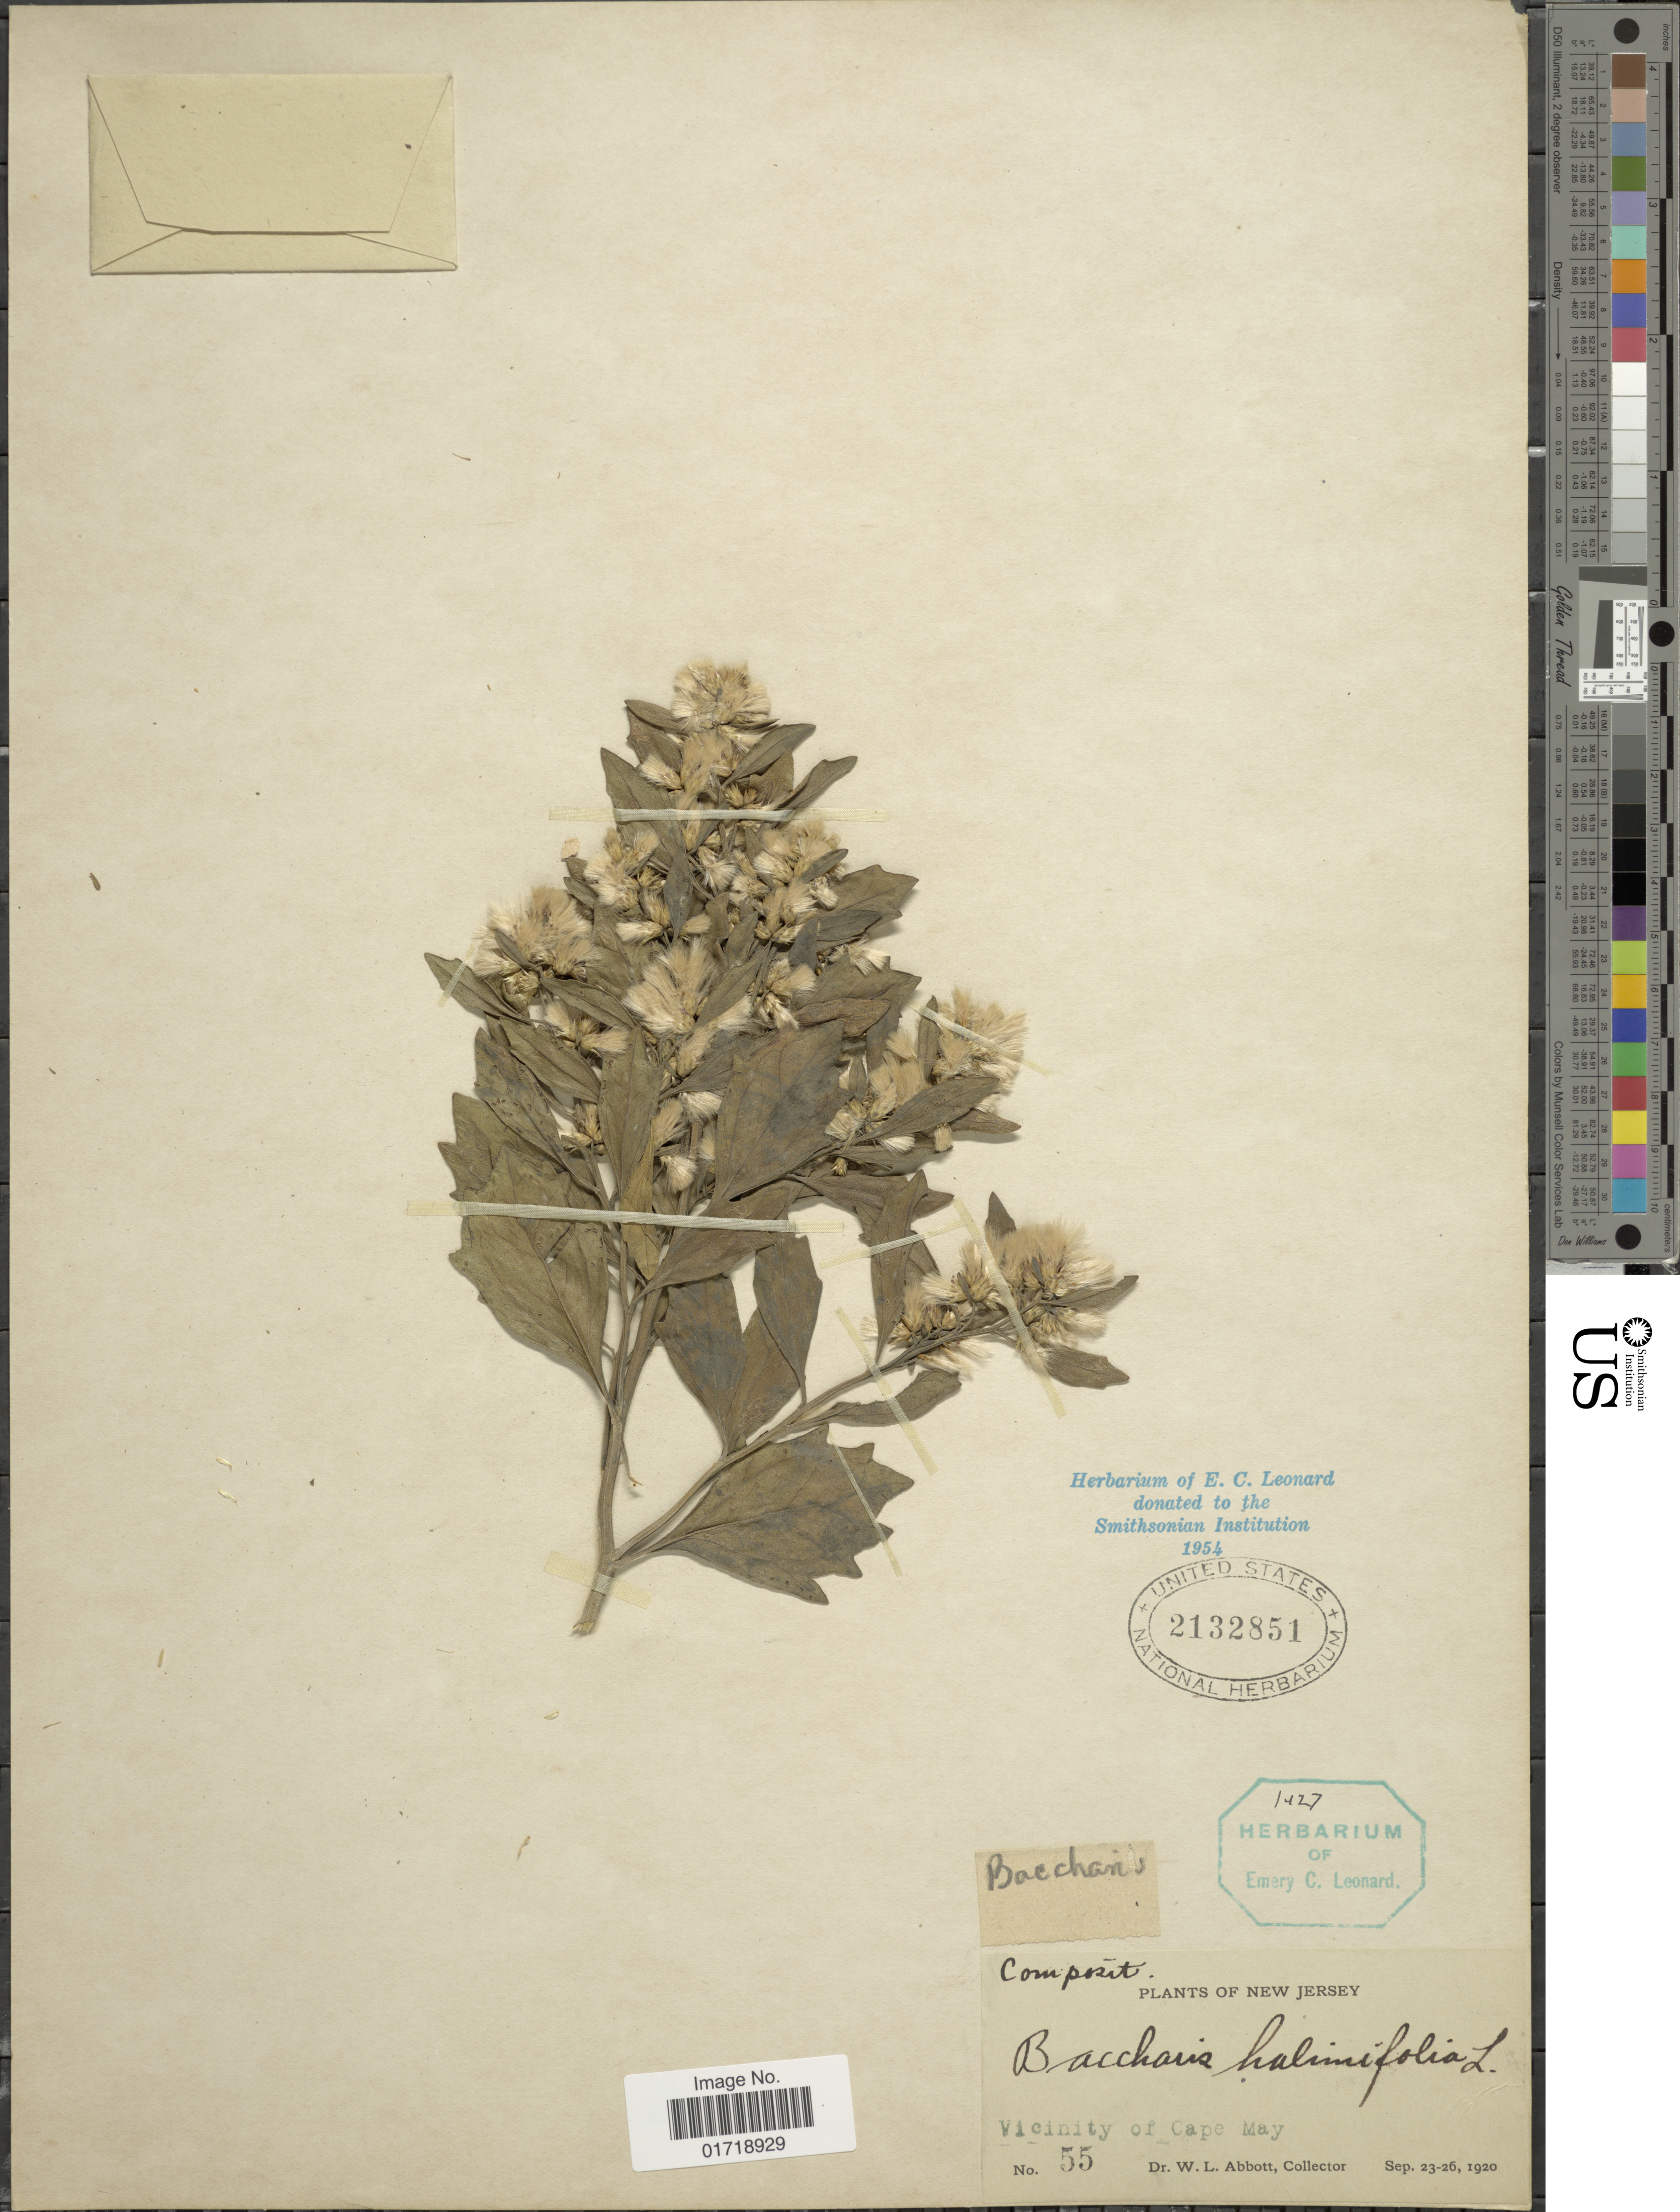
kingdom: Plantae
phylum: Tracheophyta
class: Magnoliopsida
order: Asterales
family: Asteraceae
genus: Baccharis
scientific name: Baccharis halimifolia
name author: L.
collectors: W. L. Abbott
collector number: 55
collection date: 1920-09-23/1920-09-26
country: United States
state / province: New Jersey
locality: Vicinity of Cape May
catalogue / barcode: US 2132851